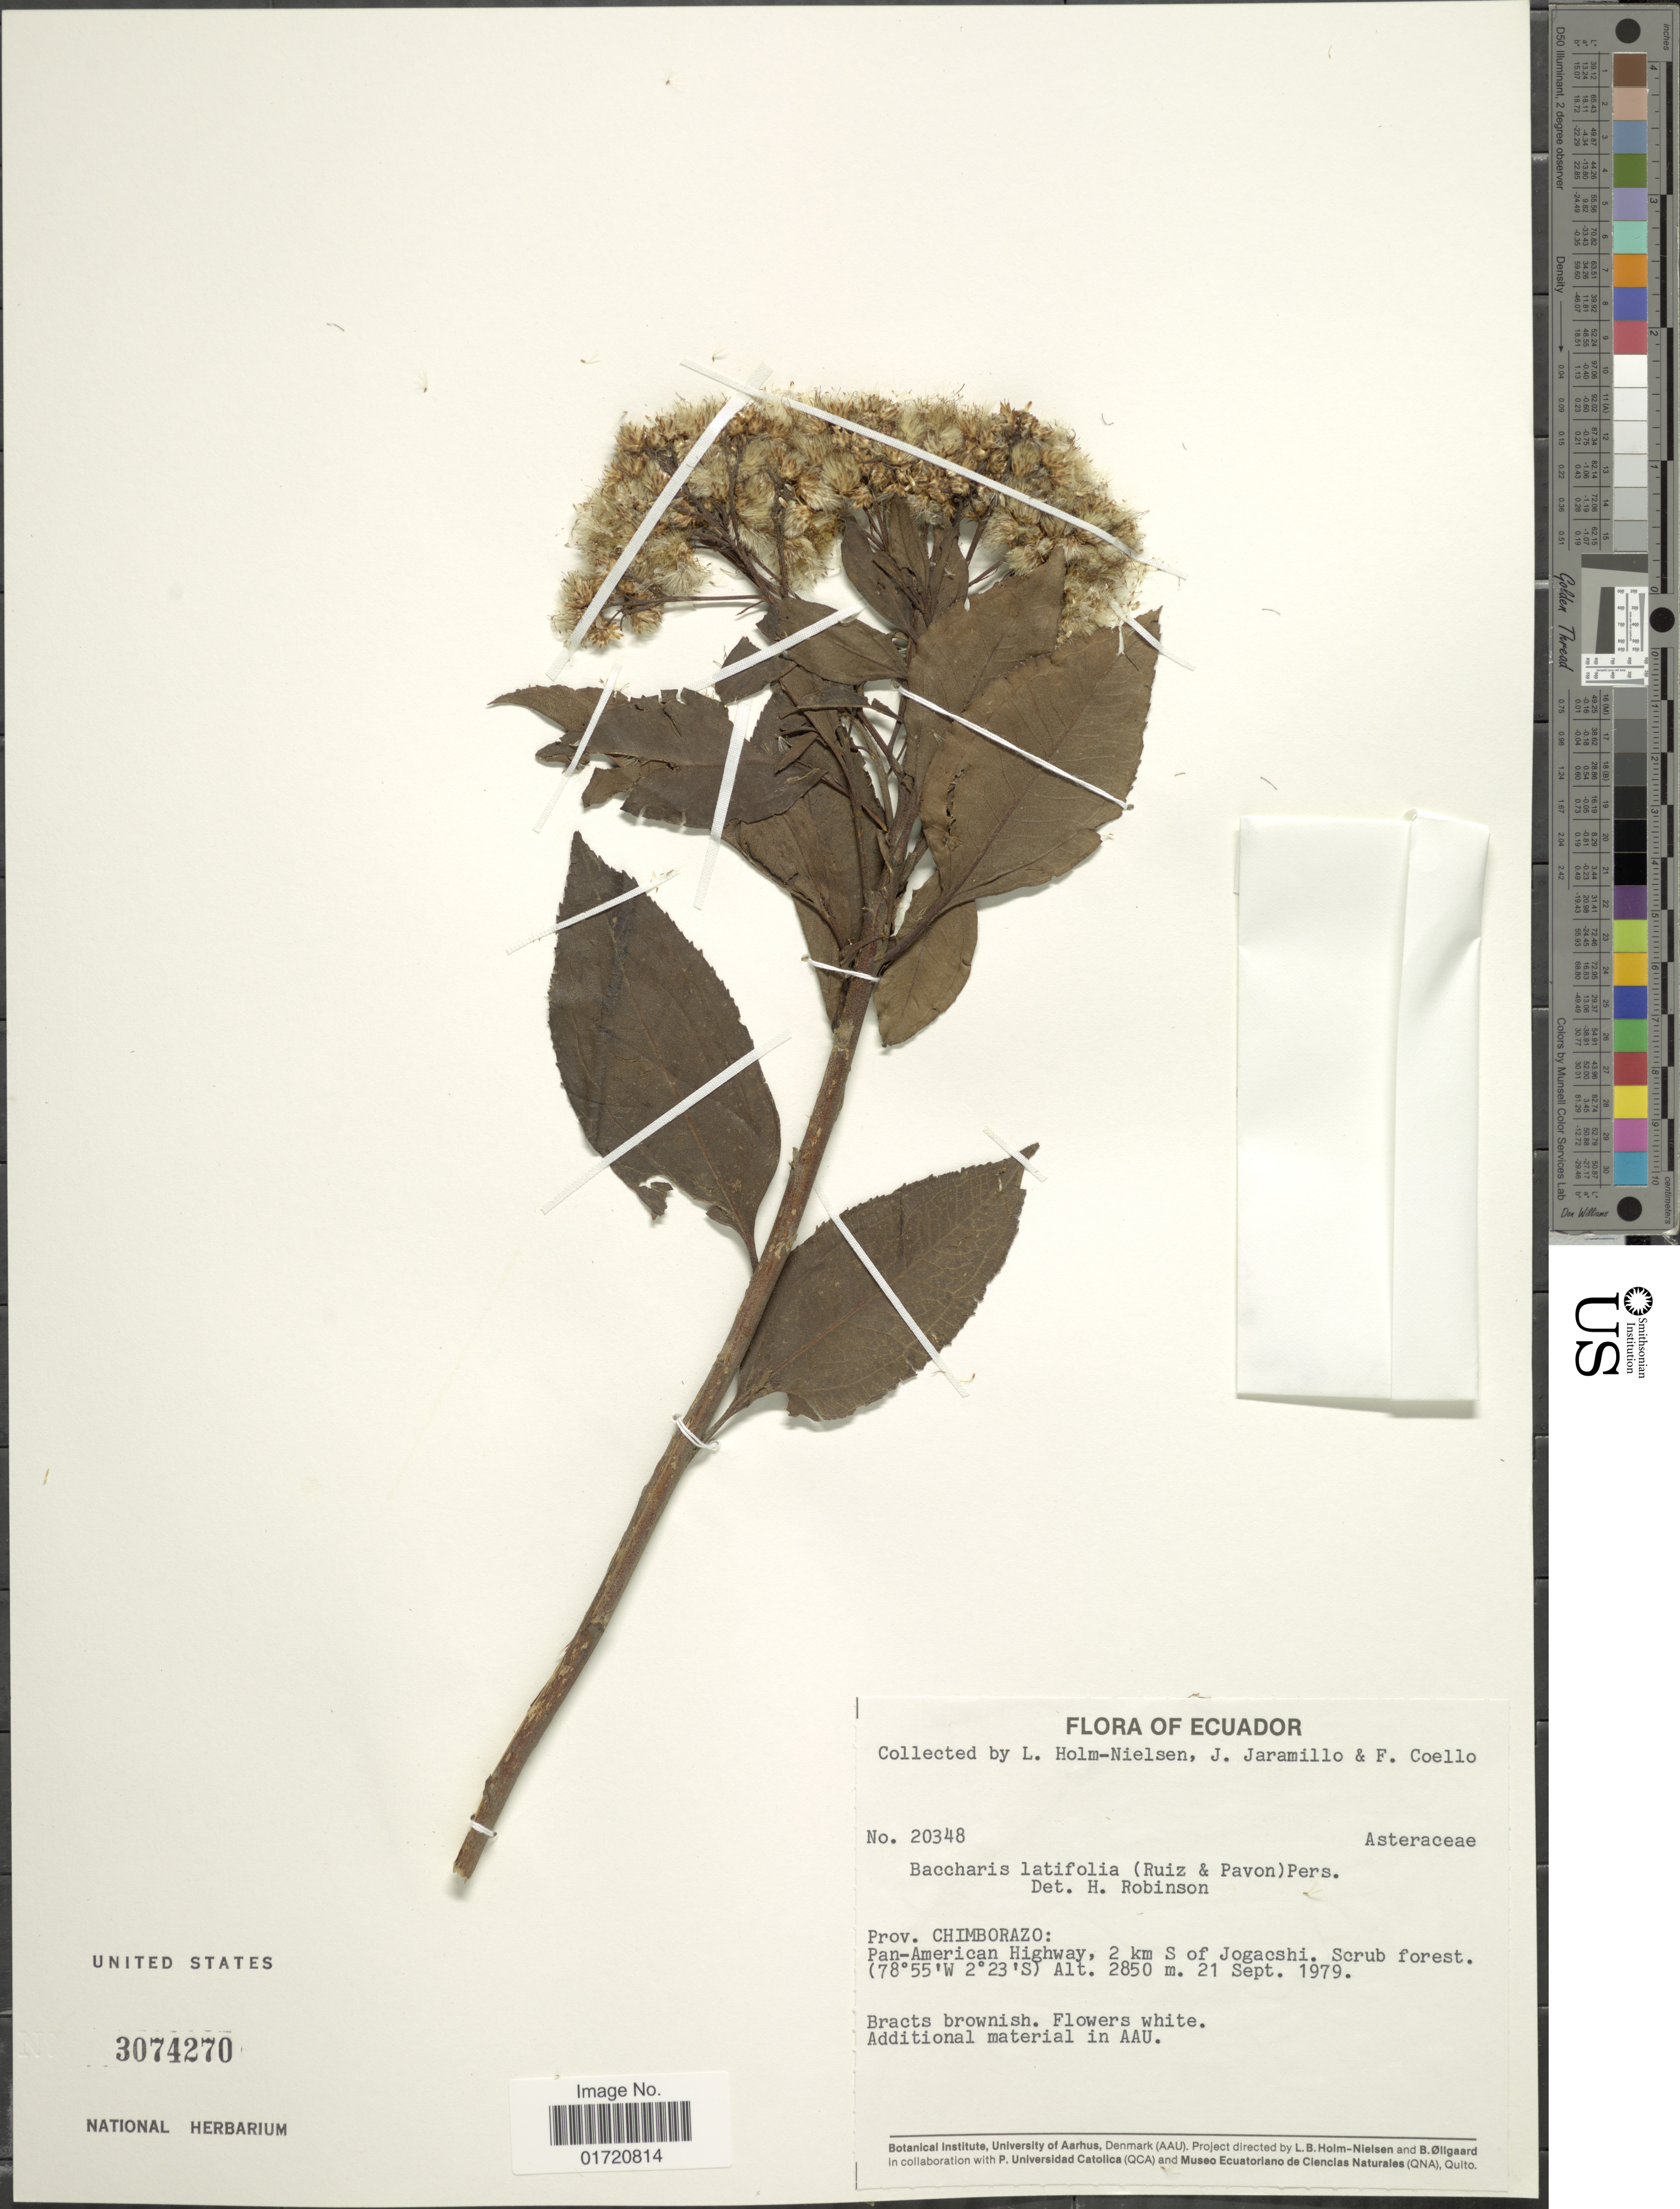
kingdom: Plantae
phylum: Tracheophyta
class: Magnoliopsida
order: Asterales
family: Asteraceae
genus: Baccharis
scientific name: Baccharis latifolia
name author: (Ruiz & Pav.) Pers.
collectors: L. B. Holm-Nielsen, J. Jaramillo & F. Coello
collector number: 20348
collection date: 1979-09-21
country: Ecuador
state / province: Chimborazo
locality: Pan-American Highway, 2 km S of Jogacshi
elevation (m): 2850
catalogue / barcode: US 3074270